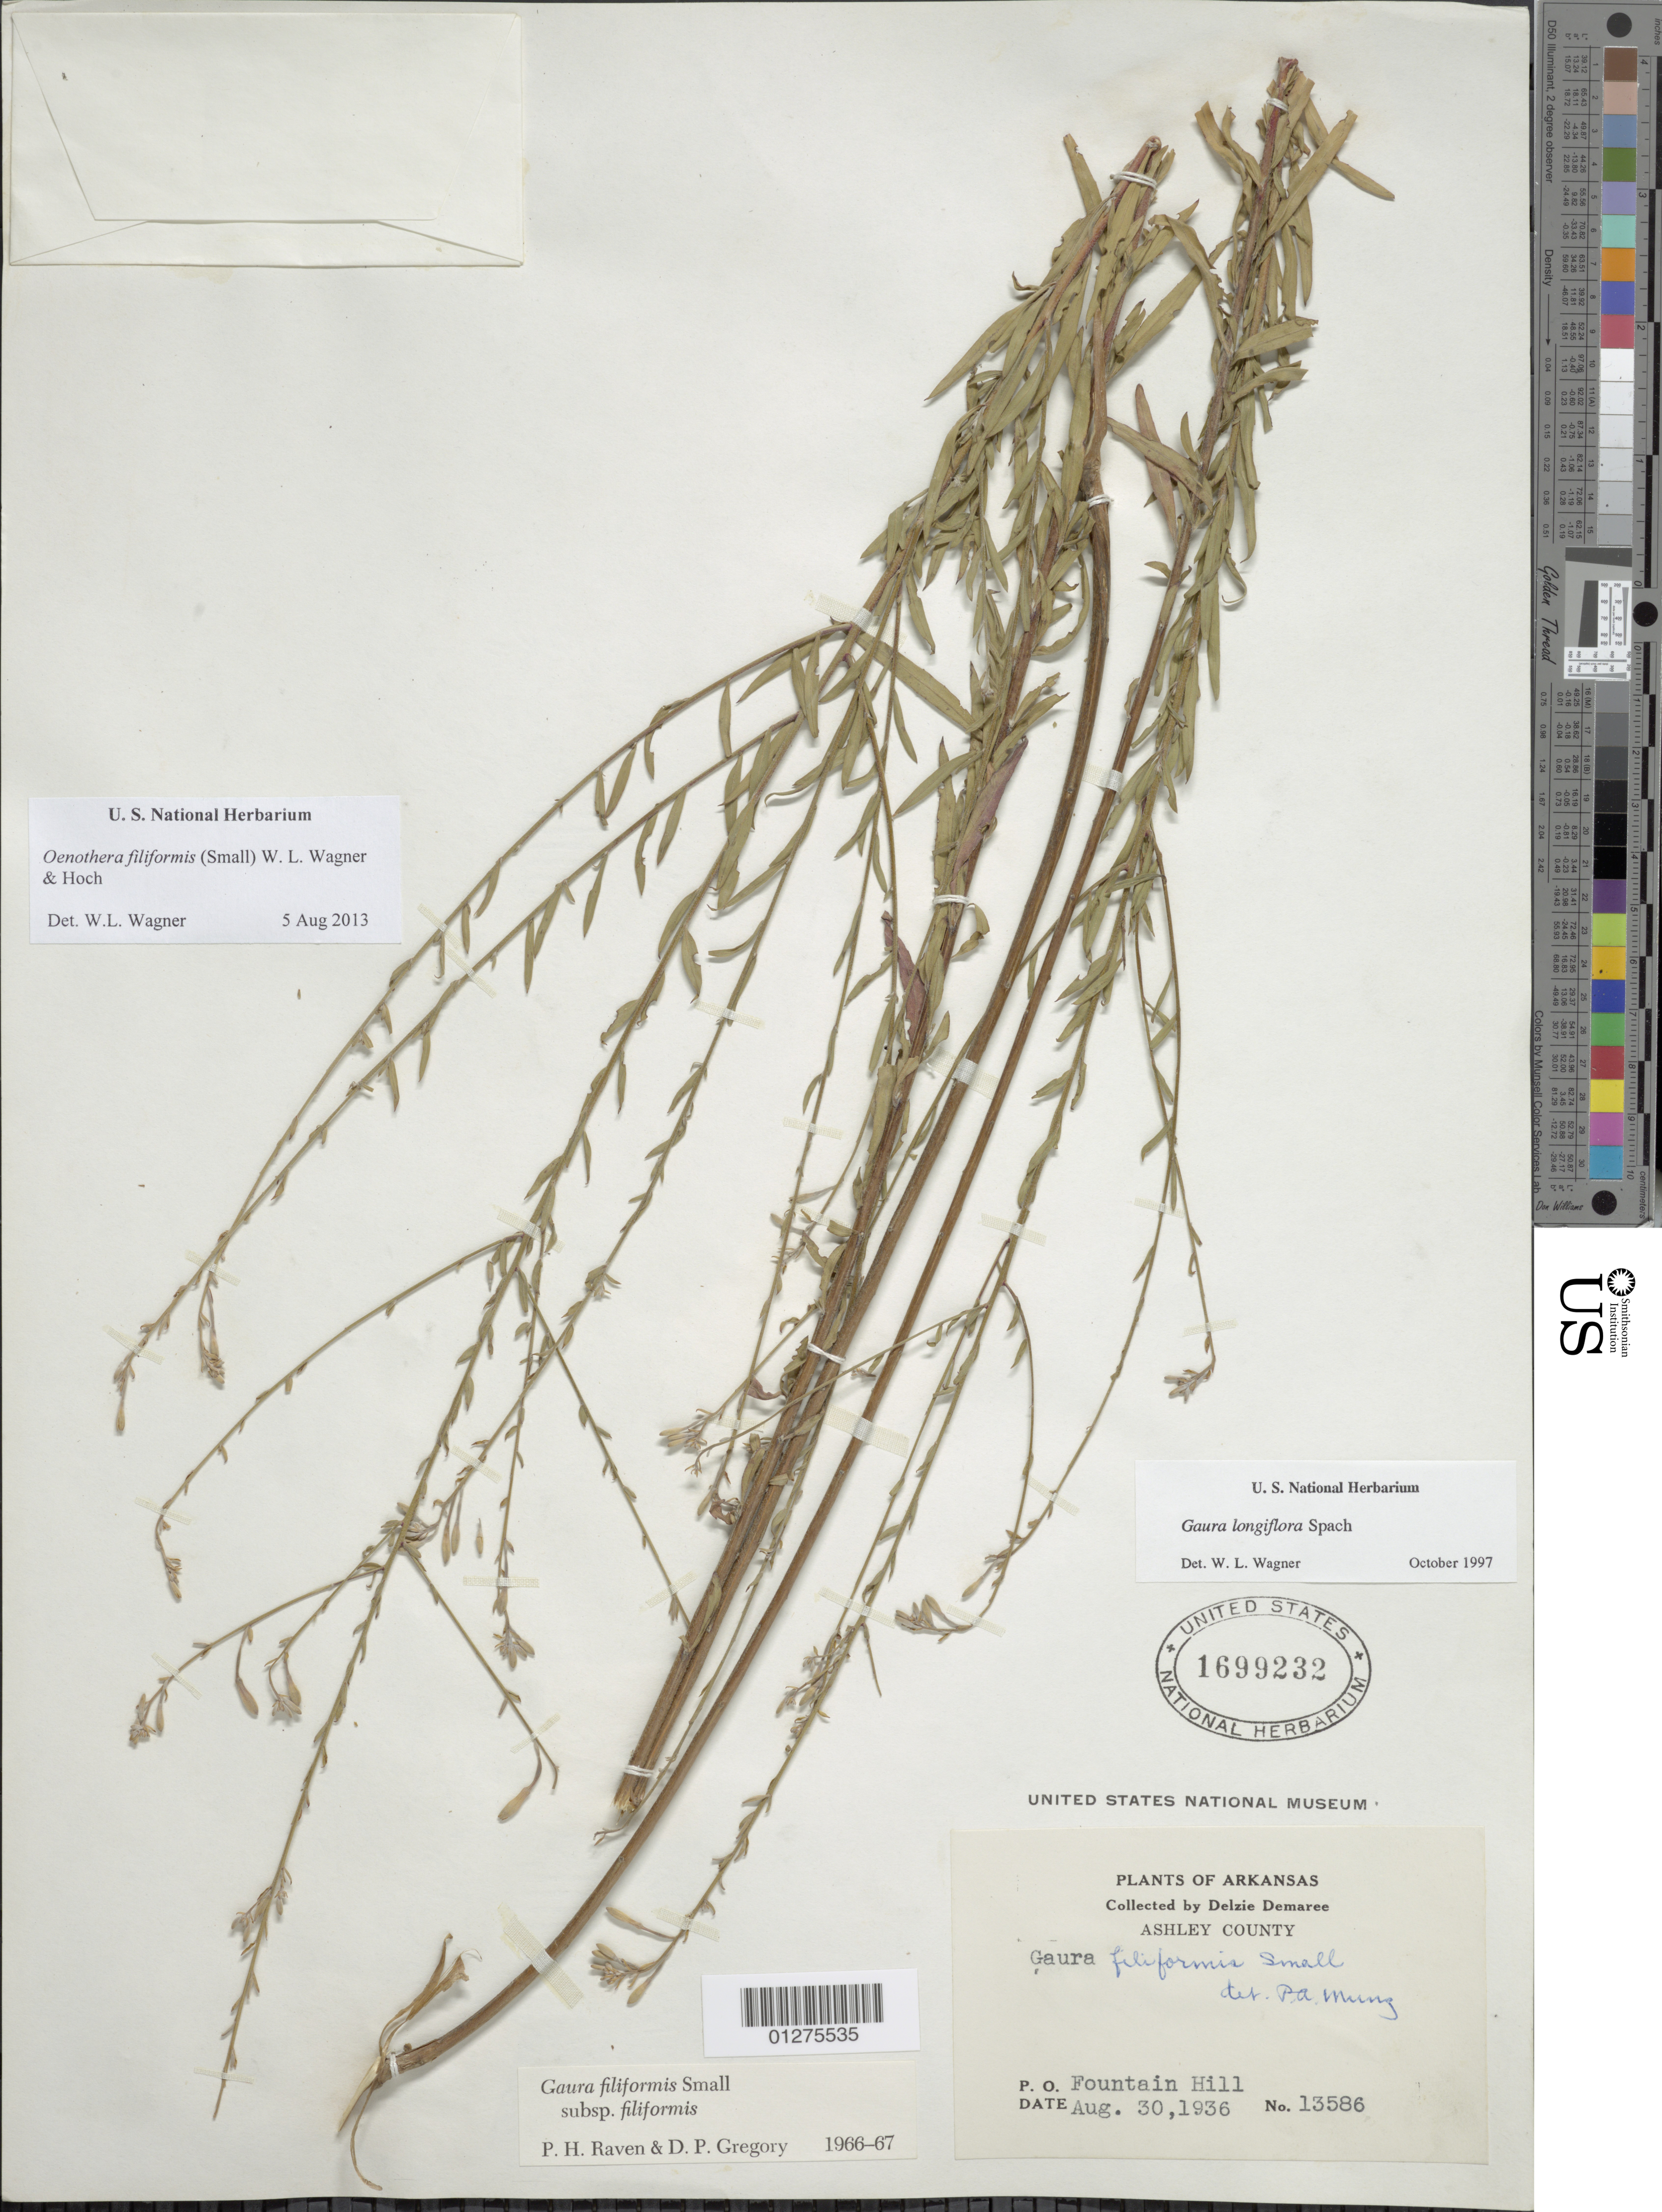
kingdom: Plantae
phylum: Tracheophyta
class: Magnoliopsida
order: Myrtales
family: Onagraceae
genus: Oenothera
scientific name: Oenothera filiformis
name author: (Small) W.L. Wagner & Hoch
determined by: Wagner, W. L., (BOT), Smithsonian Institution - National Museum of Natural History (UNITED STATES)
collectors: D. Demaree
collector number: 13586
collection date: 1936-08-30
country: United States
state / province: Arkansas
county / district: Ashley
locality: Fountain Hill.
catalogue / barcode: US 1699232